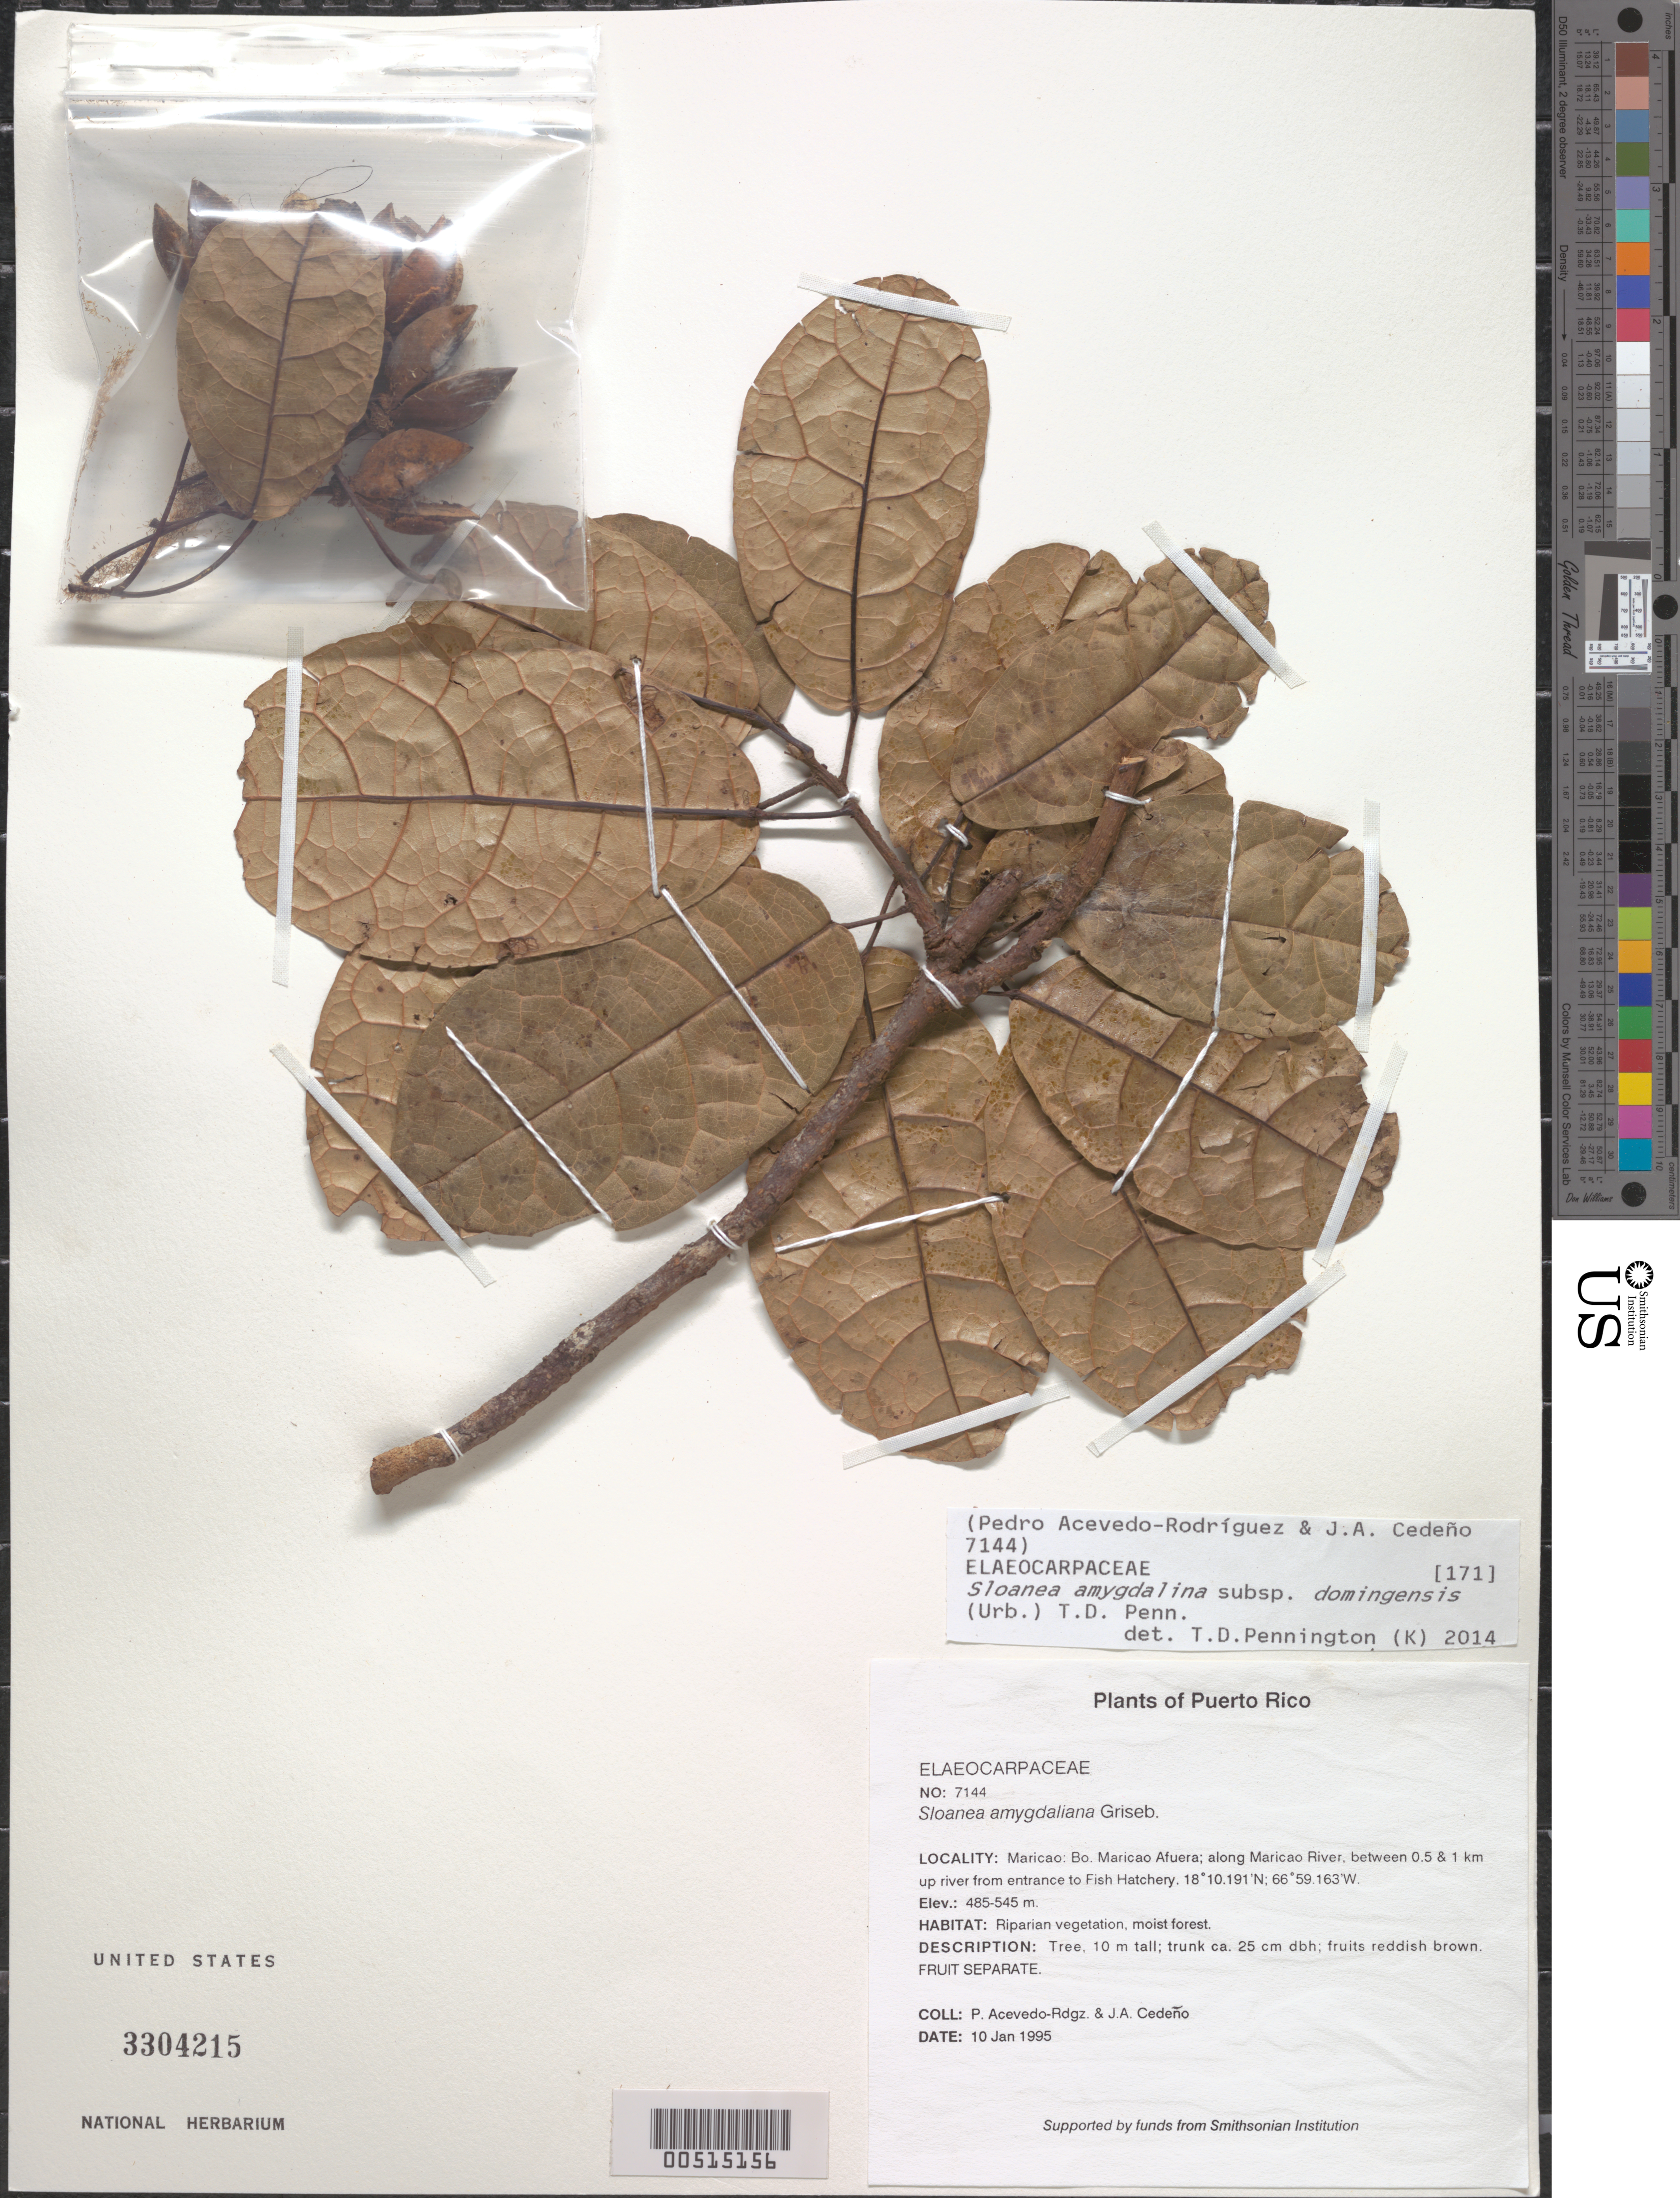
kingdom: Plantae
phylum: Tracheophyta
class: Magnoliopsida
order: Oxalidales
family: Elaeocarpaceae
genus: Sloanea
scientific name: Sloanea amygdalina subsp. domingensis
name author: (Urb.) T.D. Penn.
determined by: Pennington, T. D., (K)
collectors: P. Acevedo-Rodr. & J. A. Cedeño M.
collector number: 7144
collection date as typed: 10 Jan 1995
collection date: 1995-01-10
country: Puerto Rico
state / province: Maricao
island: Puerto Rico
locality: Maricao: Bo. Maricao Afuera; along Maricao River, between 0.5 & 1 km up river from entrance to Fish Hatchery.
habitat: Riparian vegetation, moist forest.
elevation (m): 485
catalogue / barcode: US 3304215